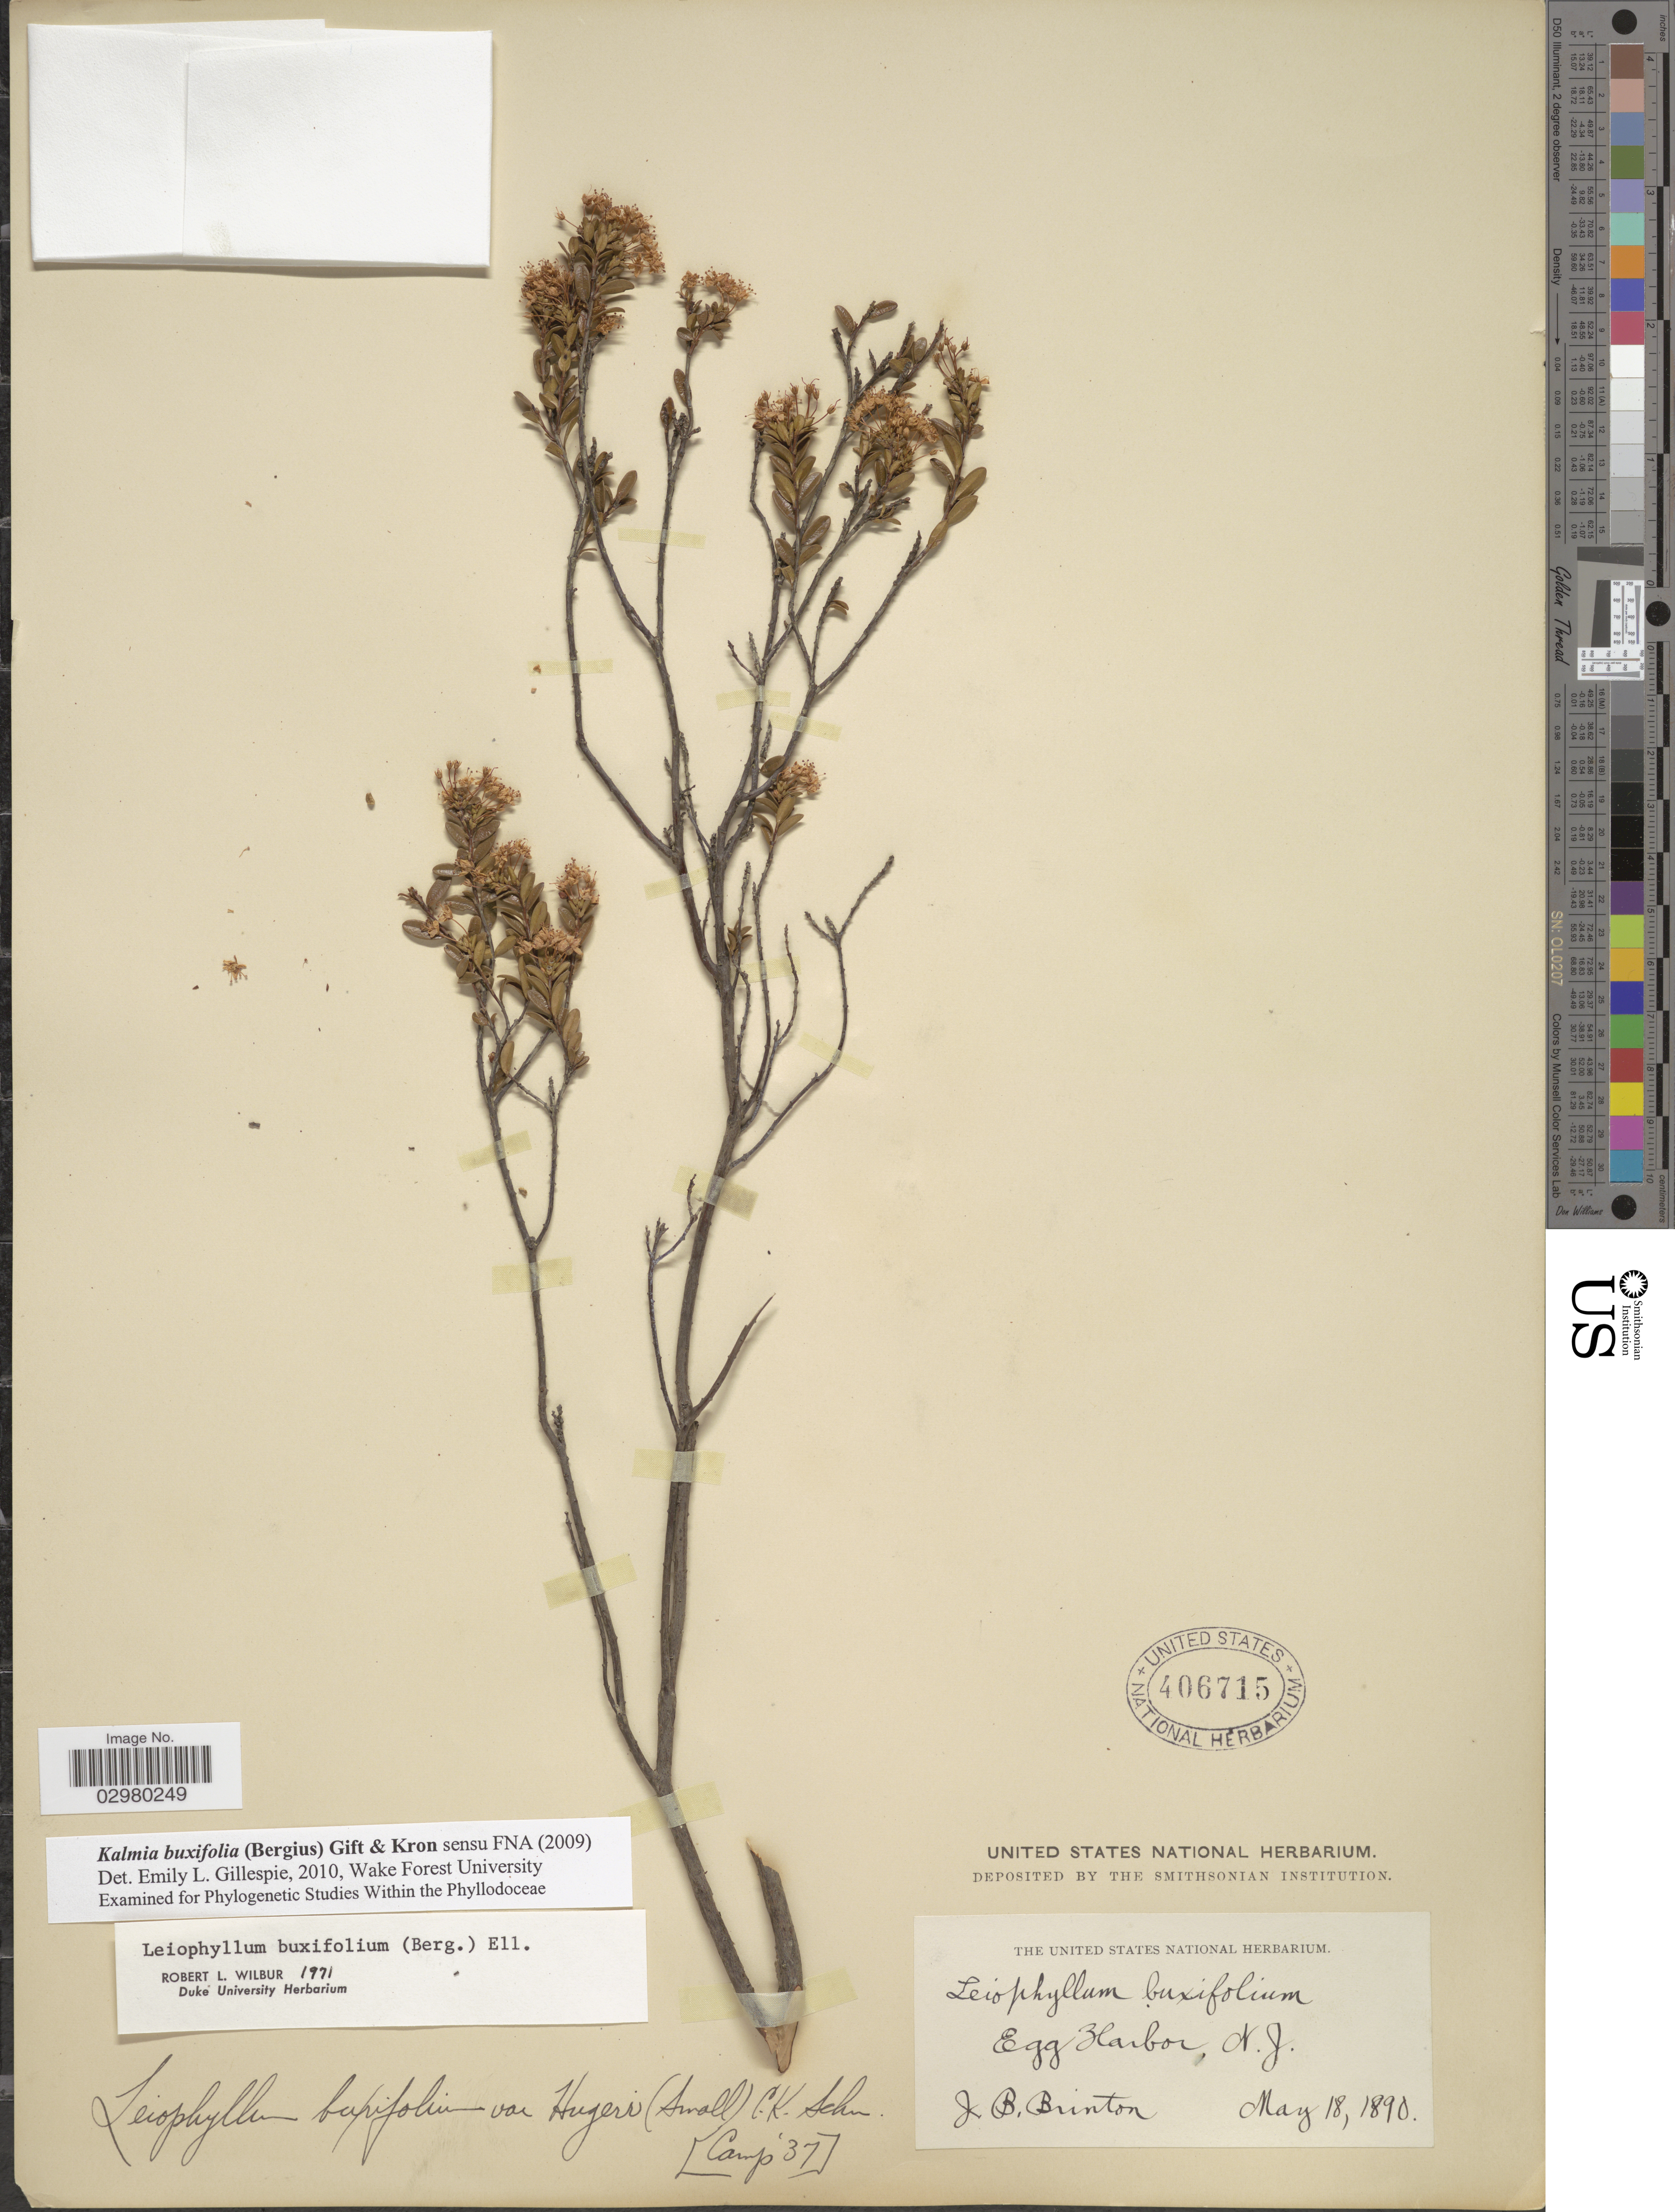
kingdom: Plantae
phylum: Tracheophyta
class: Magnoliopsida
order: Ericales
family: Ericaceae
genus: Leiophyllum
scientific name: Leiophyllum buxifolium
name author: (Bergius) Elliott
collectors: J. Brinton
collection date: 1890-05-18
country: United States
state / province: New Jersey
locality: Egg Harbor.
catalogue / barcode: US 406715